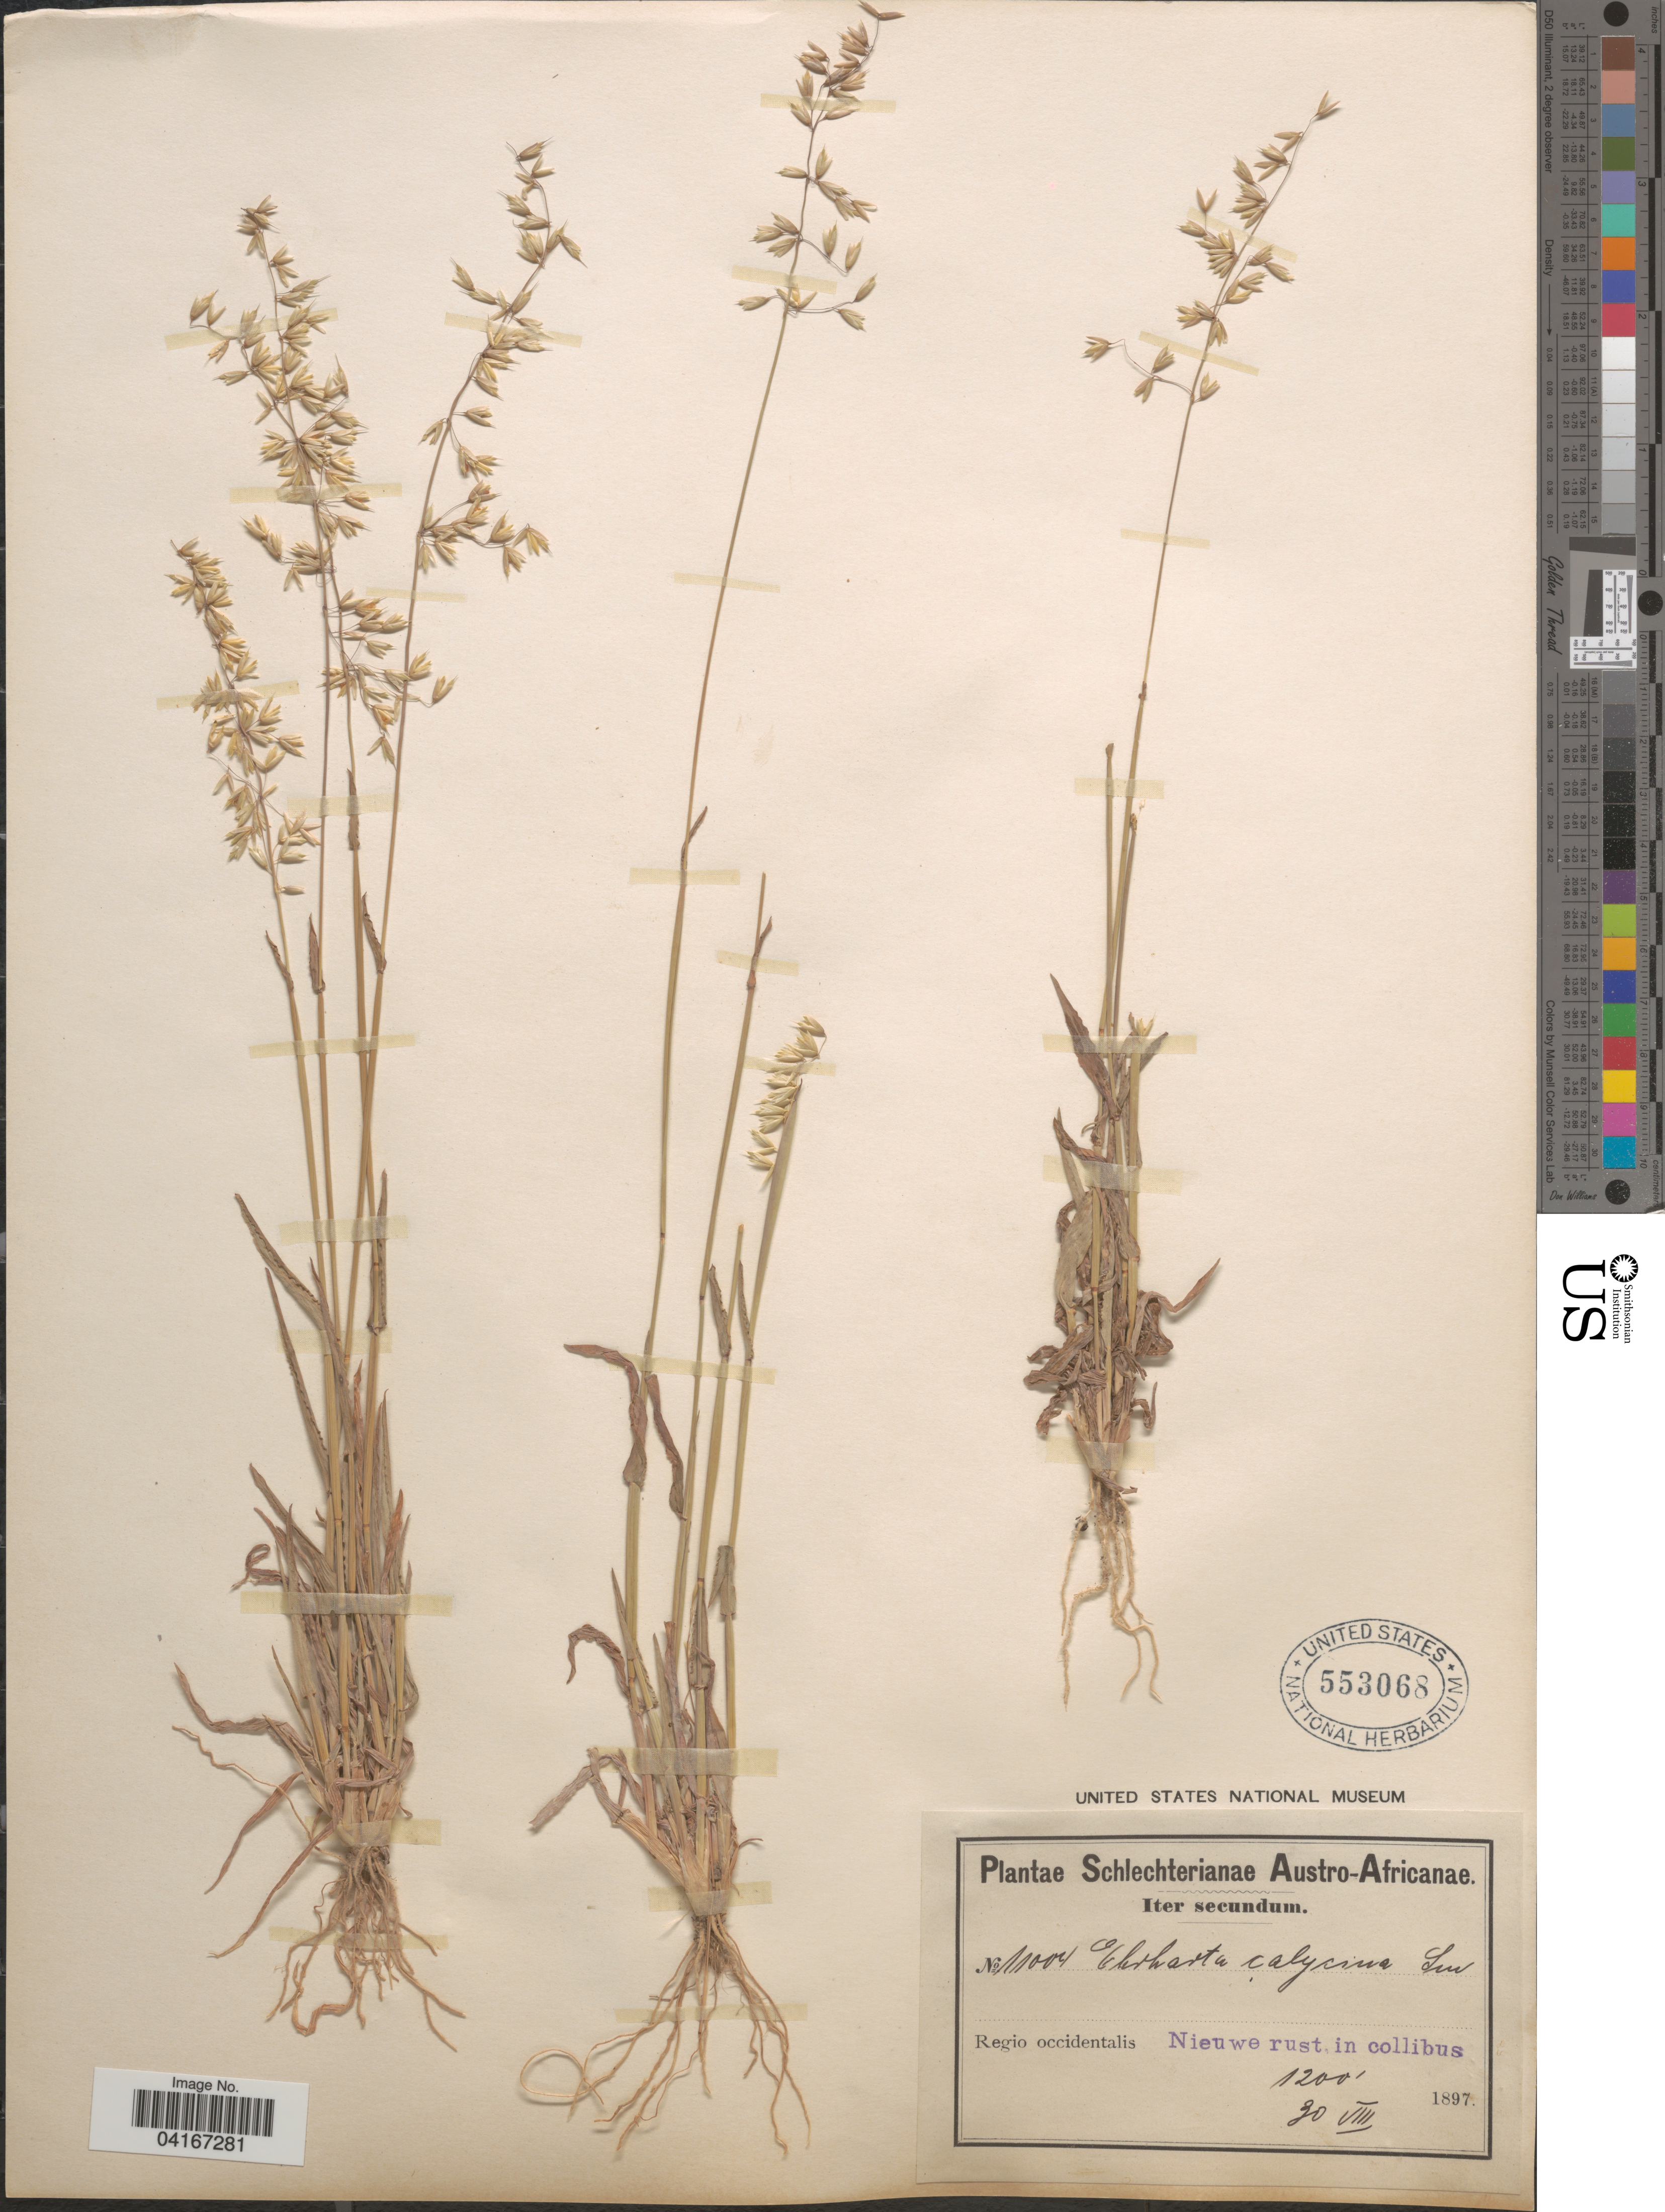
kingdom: Plantae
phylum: Tracheophyta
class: Liliopsida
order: Poales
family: Poaceae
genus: Ehrharta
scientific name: Ehrharta calycina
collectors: Schlechter, --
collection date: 1897-08-30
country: South Africa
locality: Austro-Africanae. Iter secundum. Regio occidentalis. Nieuwe rust in collibus.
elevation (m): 366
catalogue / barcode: US 553068